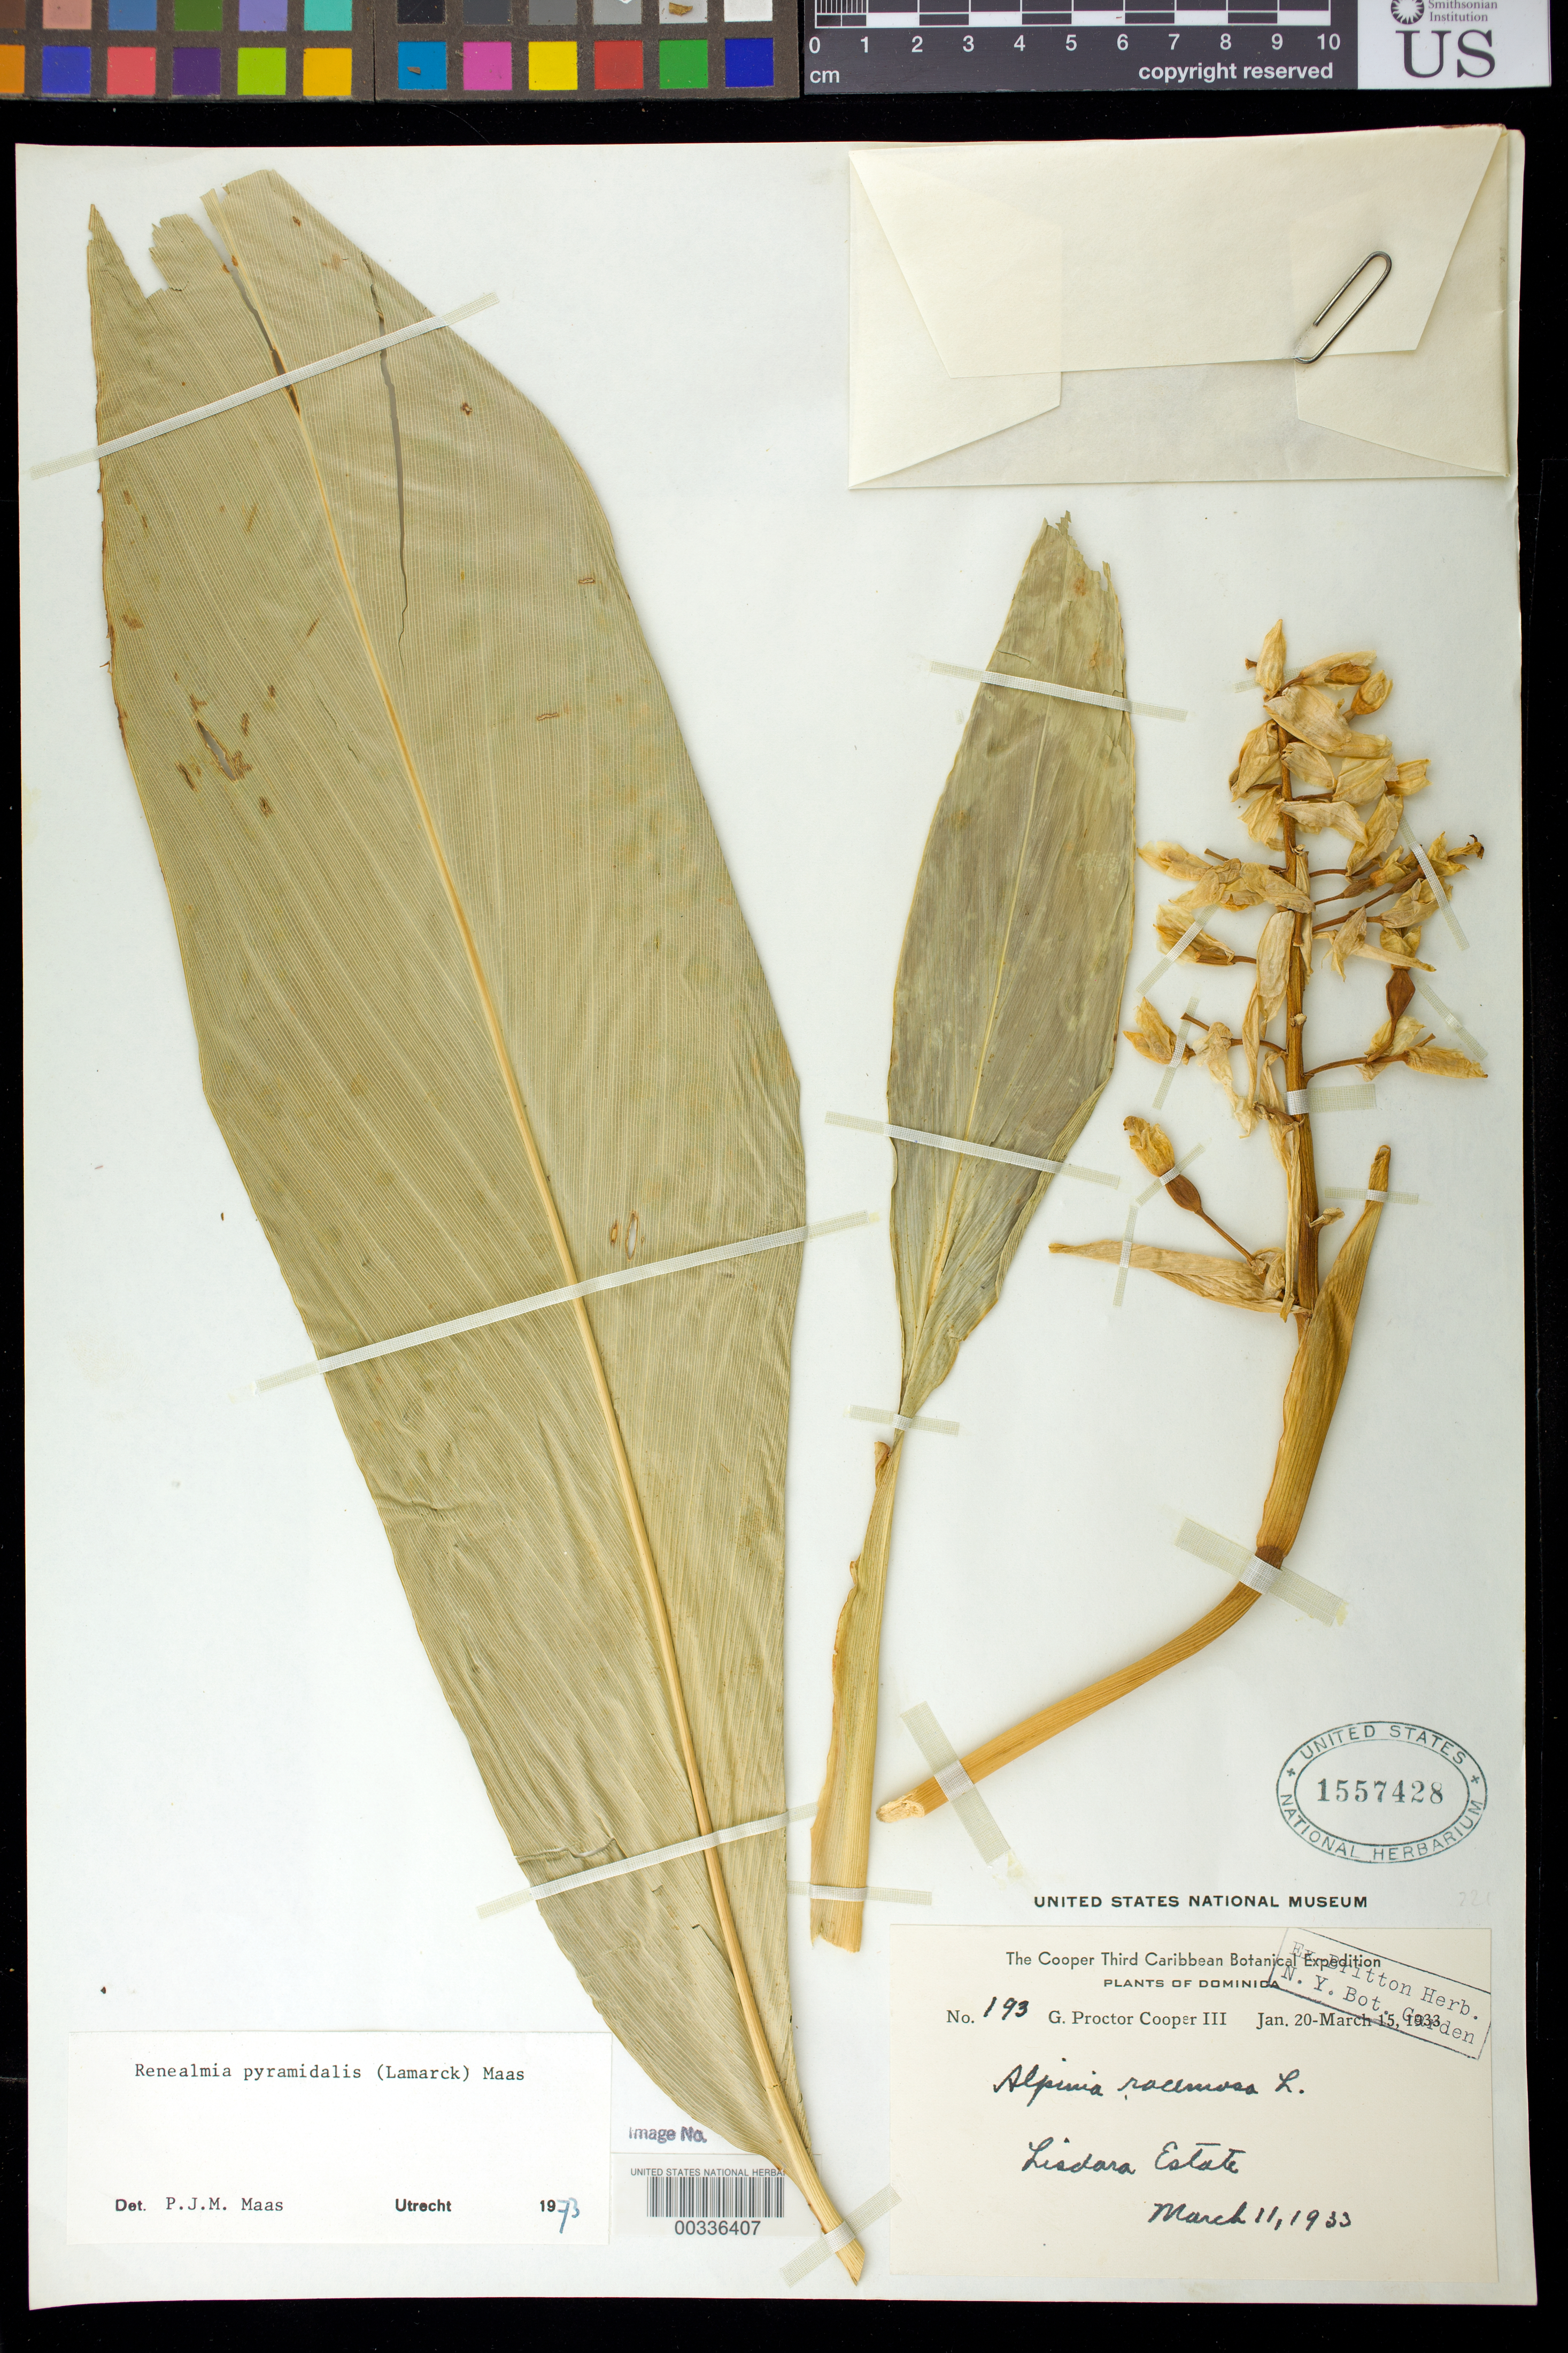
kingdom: Plantae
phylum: Tracheophyta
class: Liliopsida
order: Zingiberales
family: Zingiberaceae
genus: Renealmia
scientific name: Renealmia pyramidalis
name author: (Lam.) Maas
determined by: Maas, Paul J. M.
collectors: G. Cooper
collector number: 193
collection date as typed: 11 Mar 1933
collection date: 1933-03-11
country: Dominica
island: Dominica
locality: Lisdara estate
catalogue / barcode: US 1557428